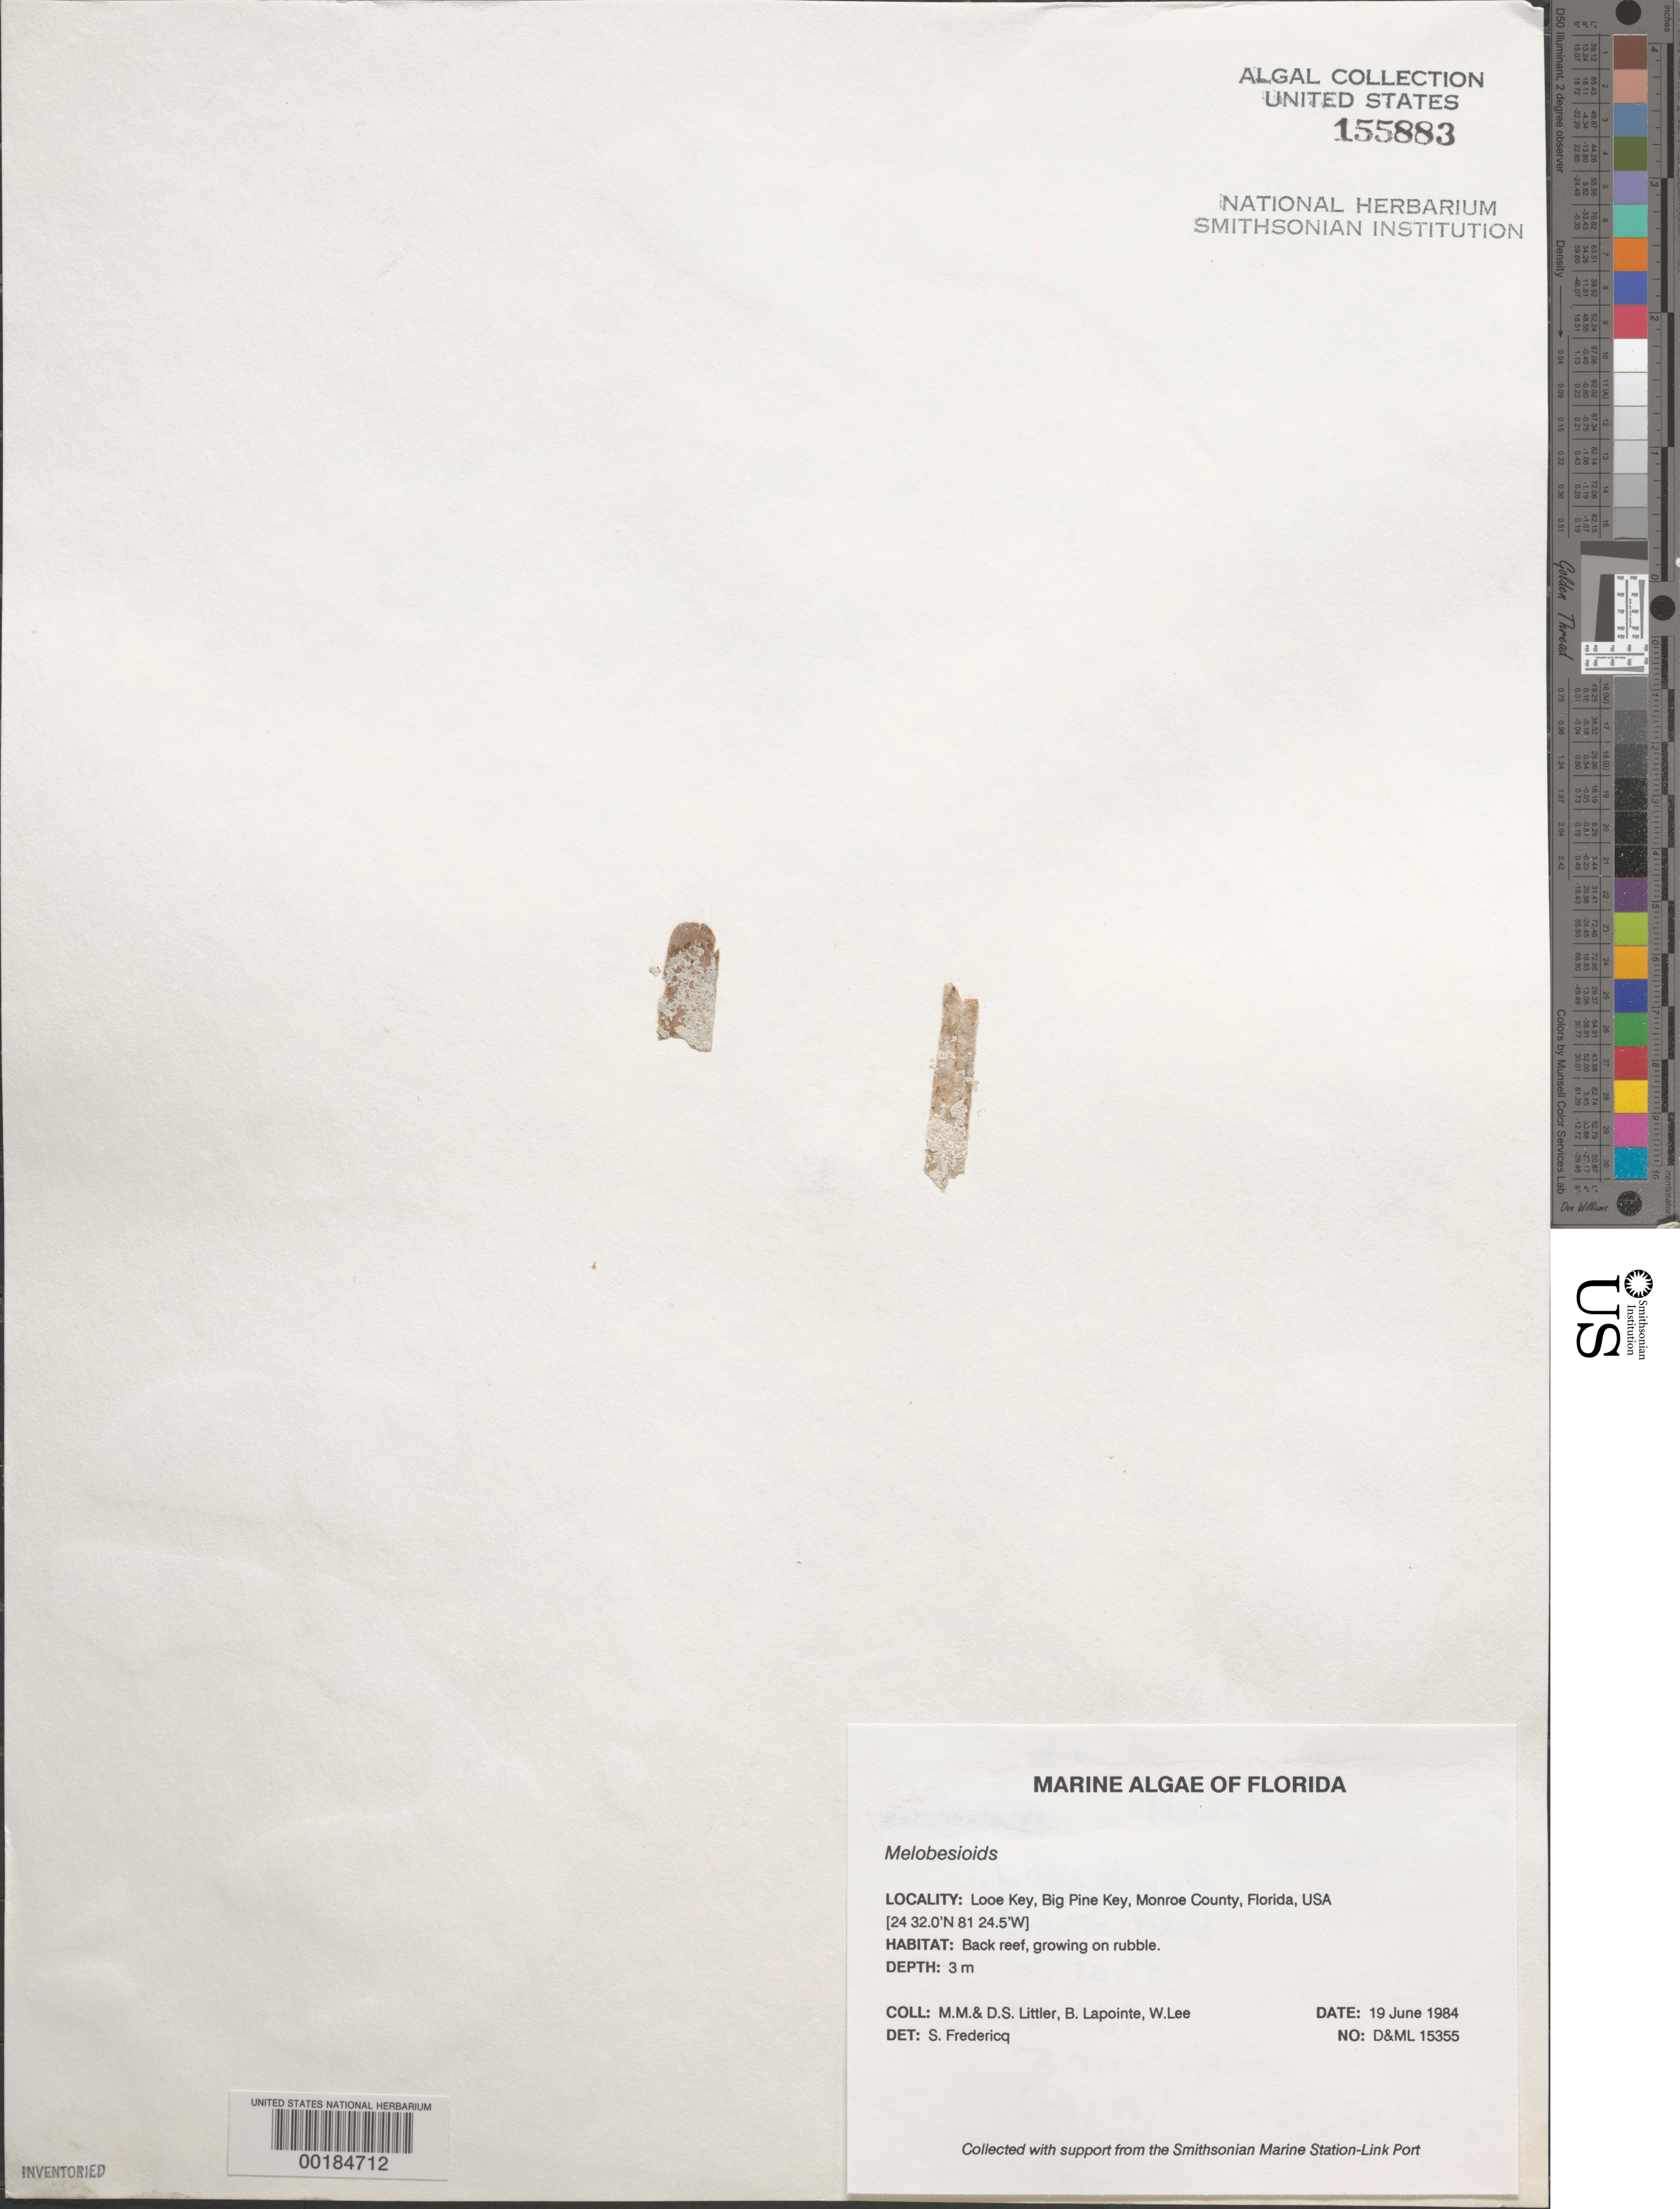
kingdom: Plantae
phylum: Rhodophyta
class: Florideophyceae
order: Corallinales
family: Corallinaceae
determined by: Fredericq, S.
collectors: M. M. Littler, D. S. Littler, B. Lapointe & W. Lee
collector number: D&ML 15355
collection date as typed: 19 Jun 1984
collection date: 1984-06-19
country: United States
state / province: Florida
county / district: Monroe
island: Looe Key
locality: Looe Key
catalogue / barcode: US 155883